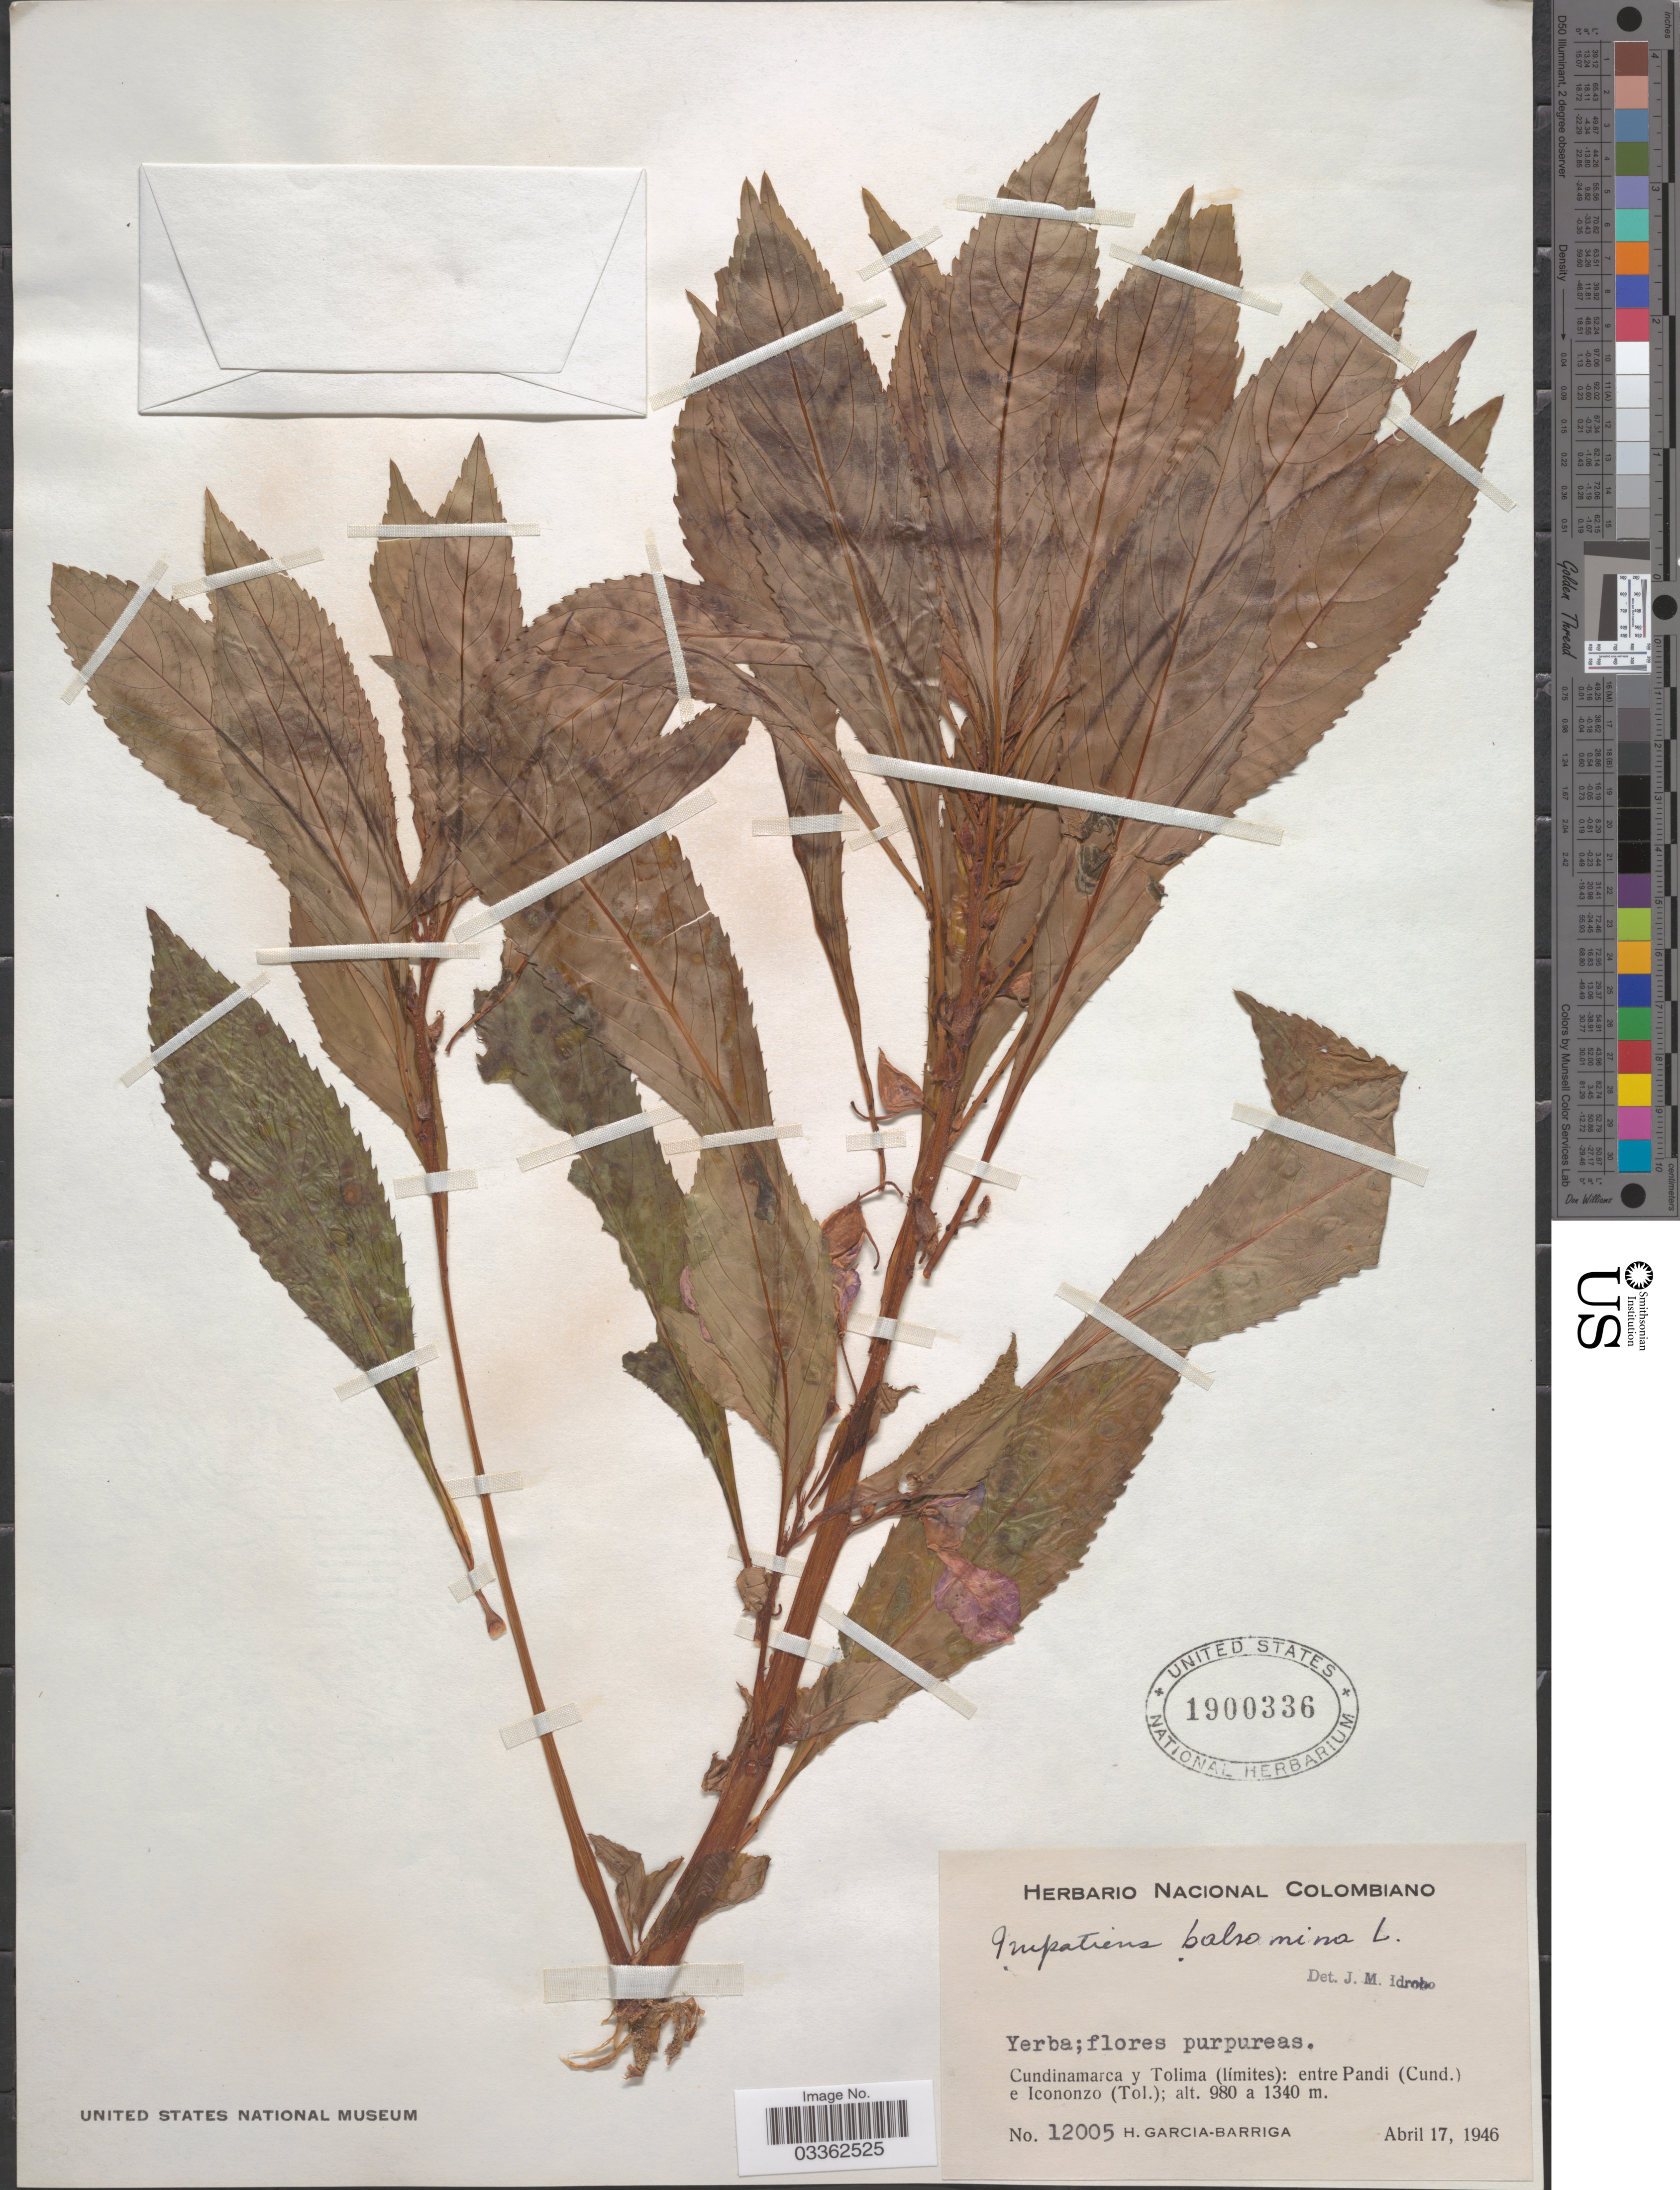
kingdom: Plantae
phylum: Tracheophyta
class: Magnoliopsida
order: Ericales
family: Balsaminaceae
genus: Impatiens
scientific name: Impatiens balsamina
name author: L.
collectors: H. García Barriga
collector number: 12005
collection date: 1946-04-17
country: Colombia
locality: Cundinamarca y Tolima (límites): entre Pandi (Cund.) e Icononzo (Tol.).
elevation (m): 980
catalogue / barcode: US 1900336